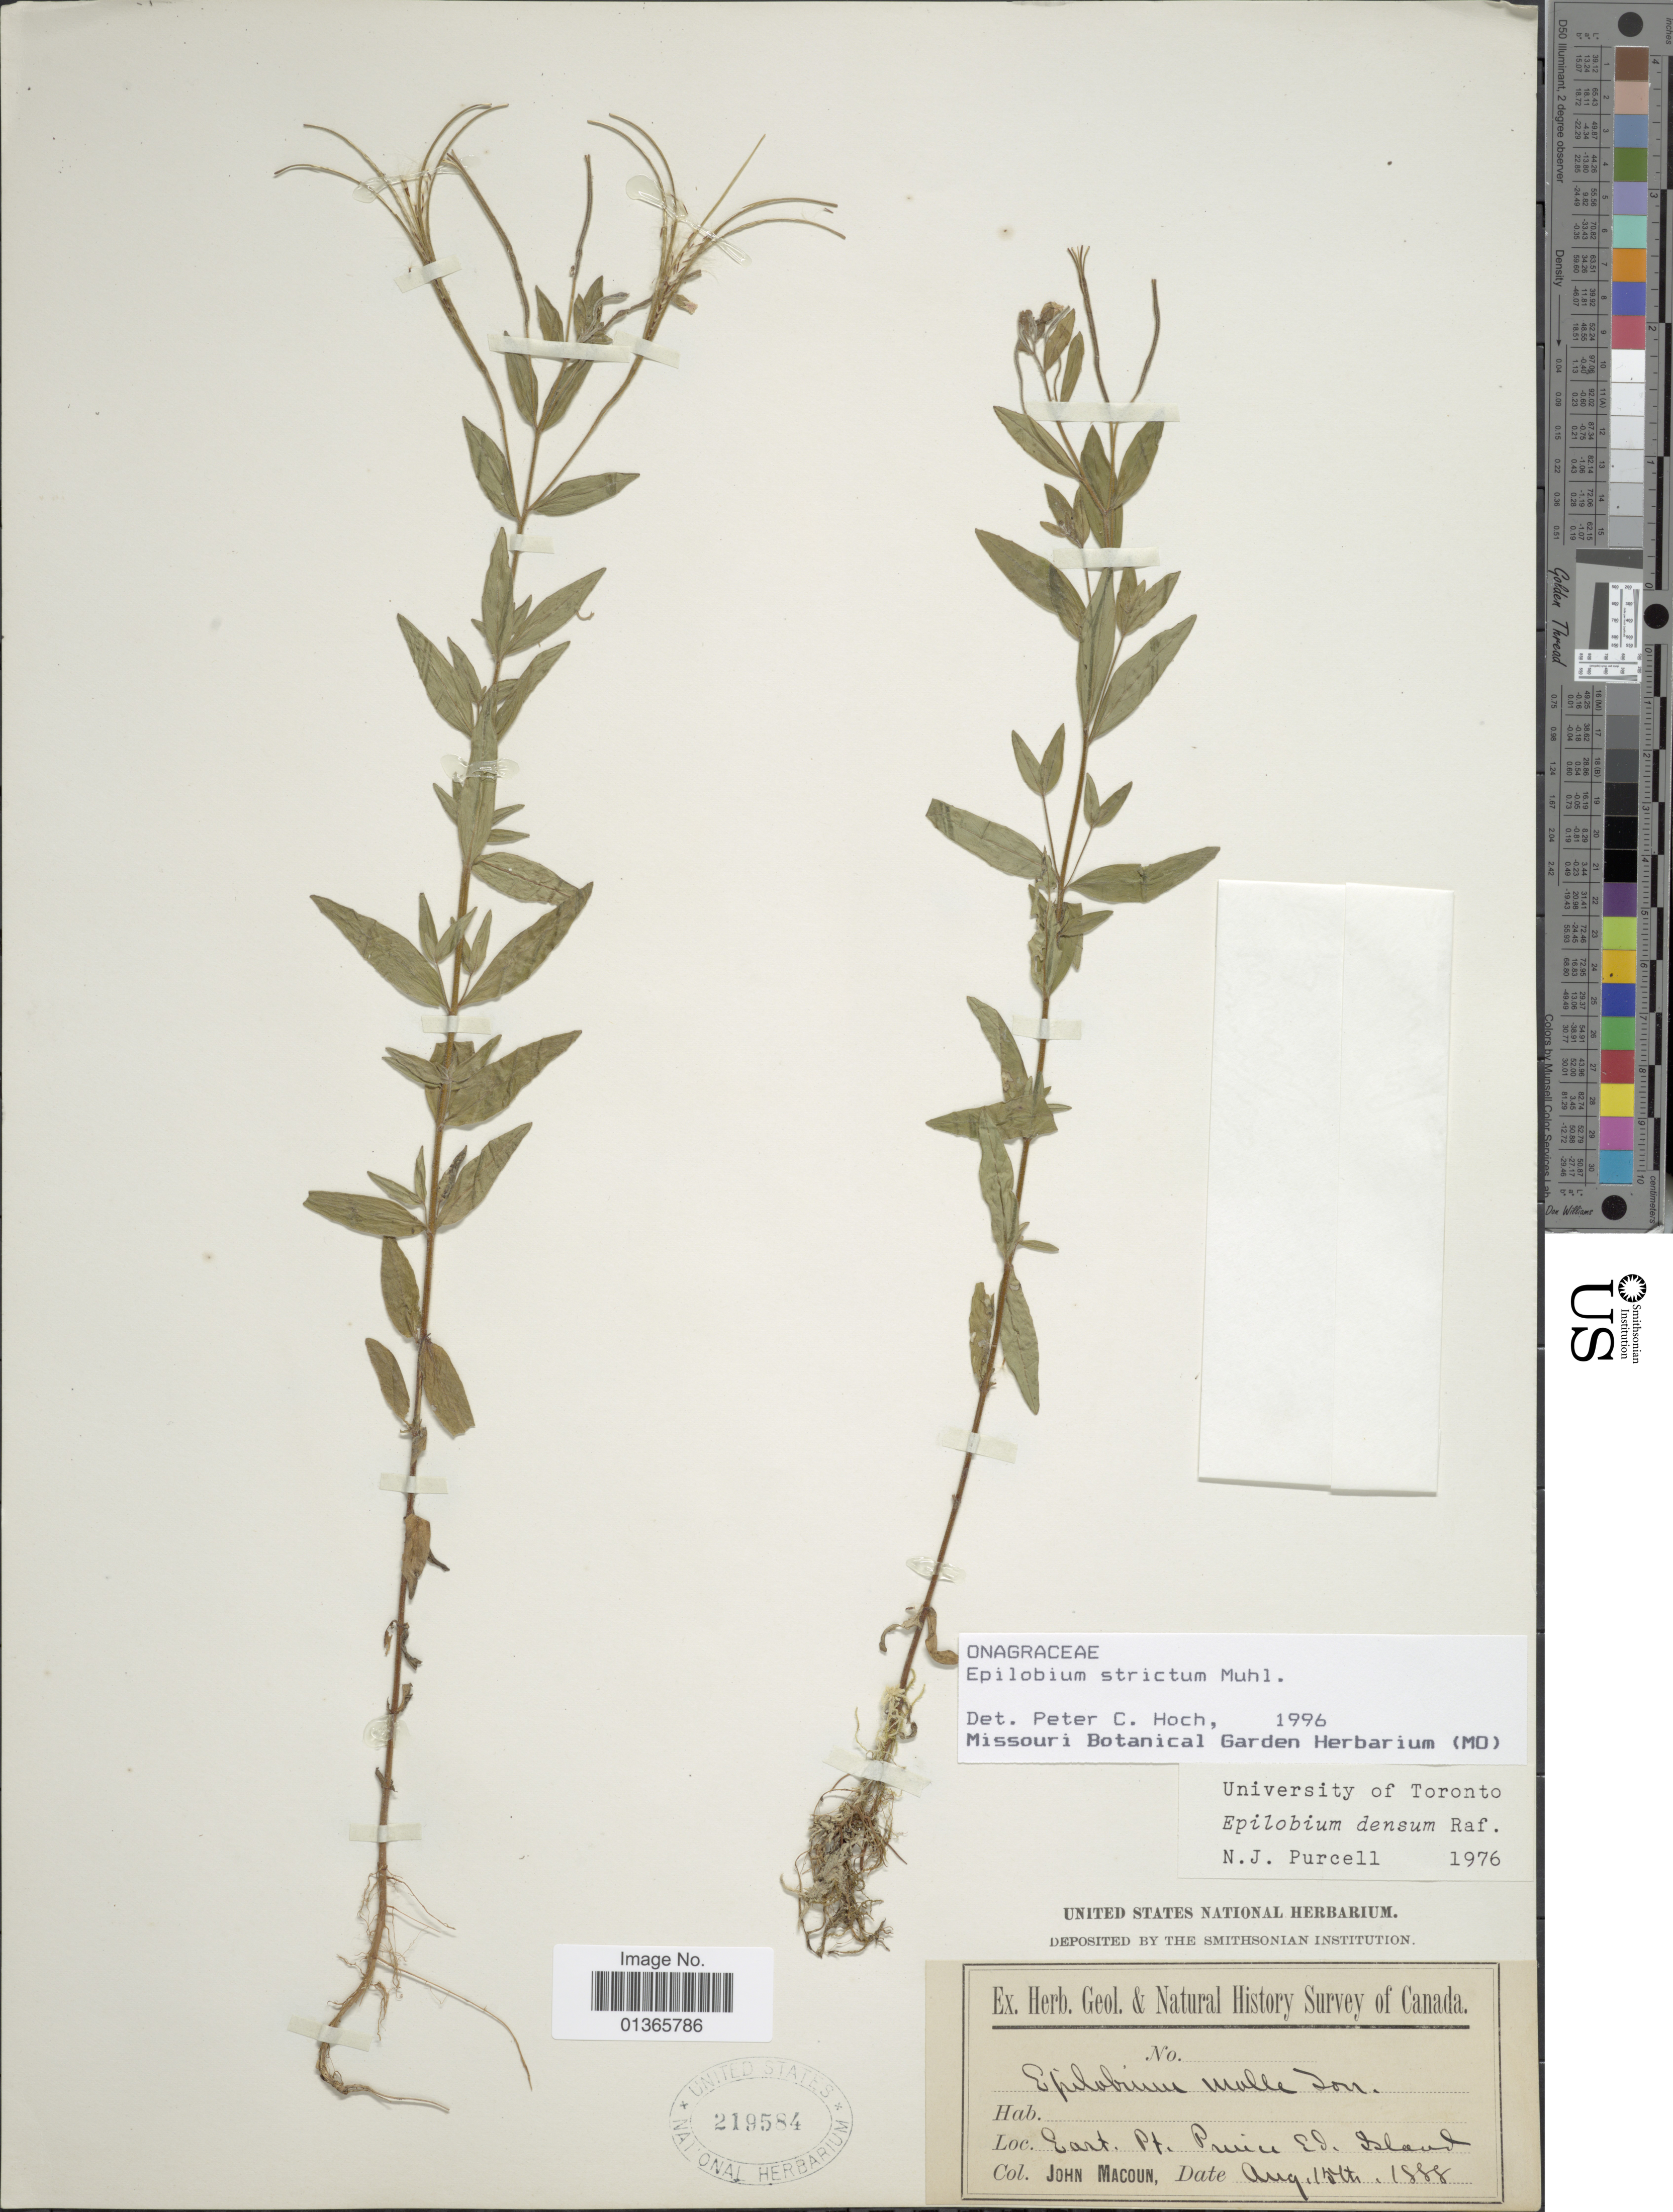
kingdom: Plantae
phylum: Tracheophyta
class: Magnoliopsida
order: Myrtales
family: Onagraceae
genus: Epilobium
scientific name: Epilobium strictum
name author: Muhl.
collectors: J. Macoun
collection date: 1888-08-15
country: Canada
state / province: Prince Edward Island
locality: East Pt. Prince Ed. Island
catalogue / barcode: US 219584